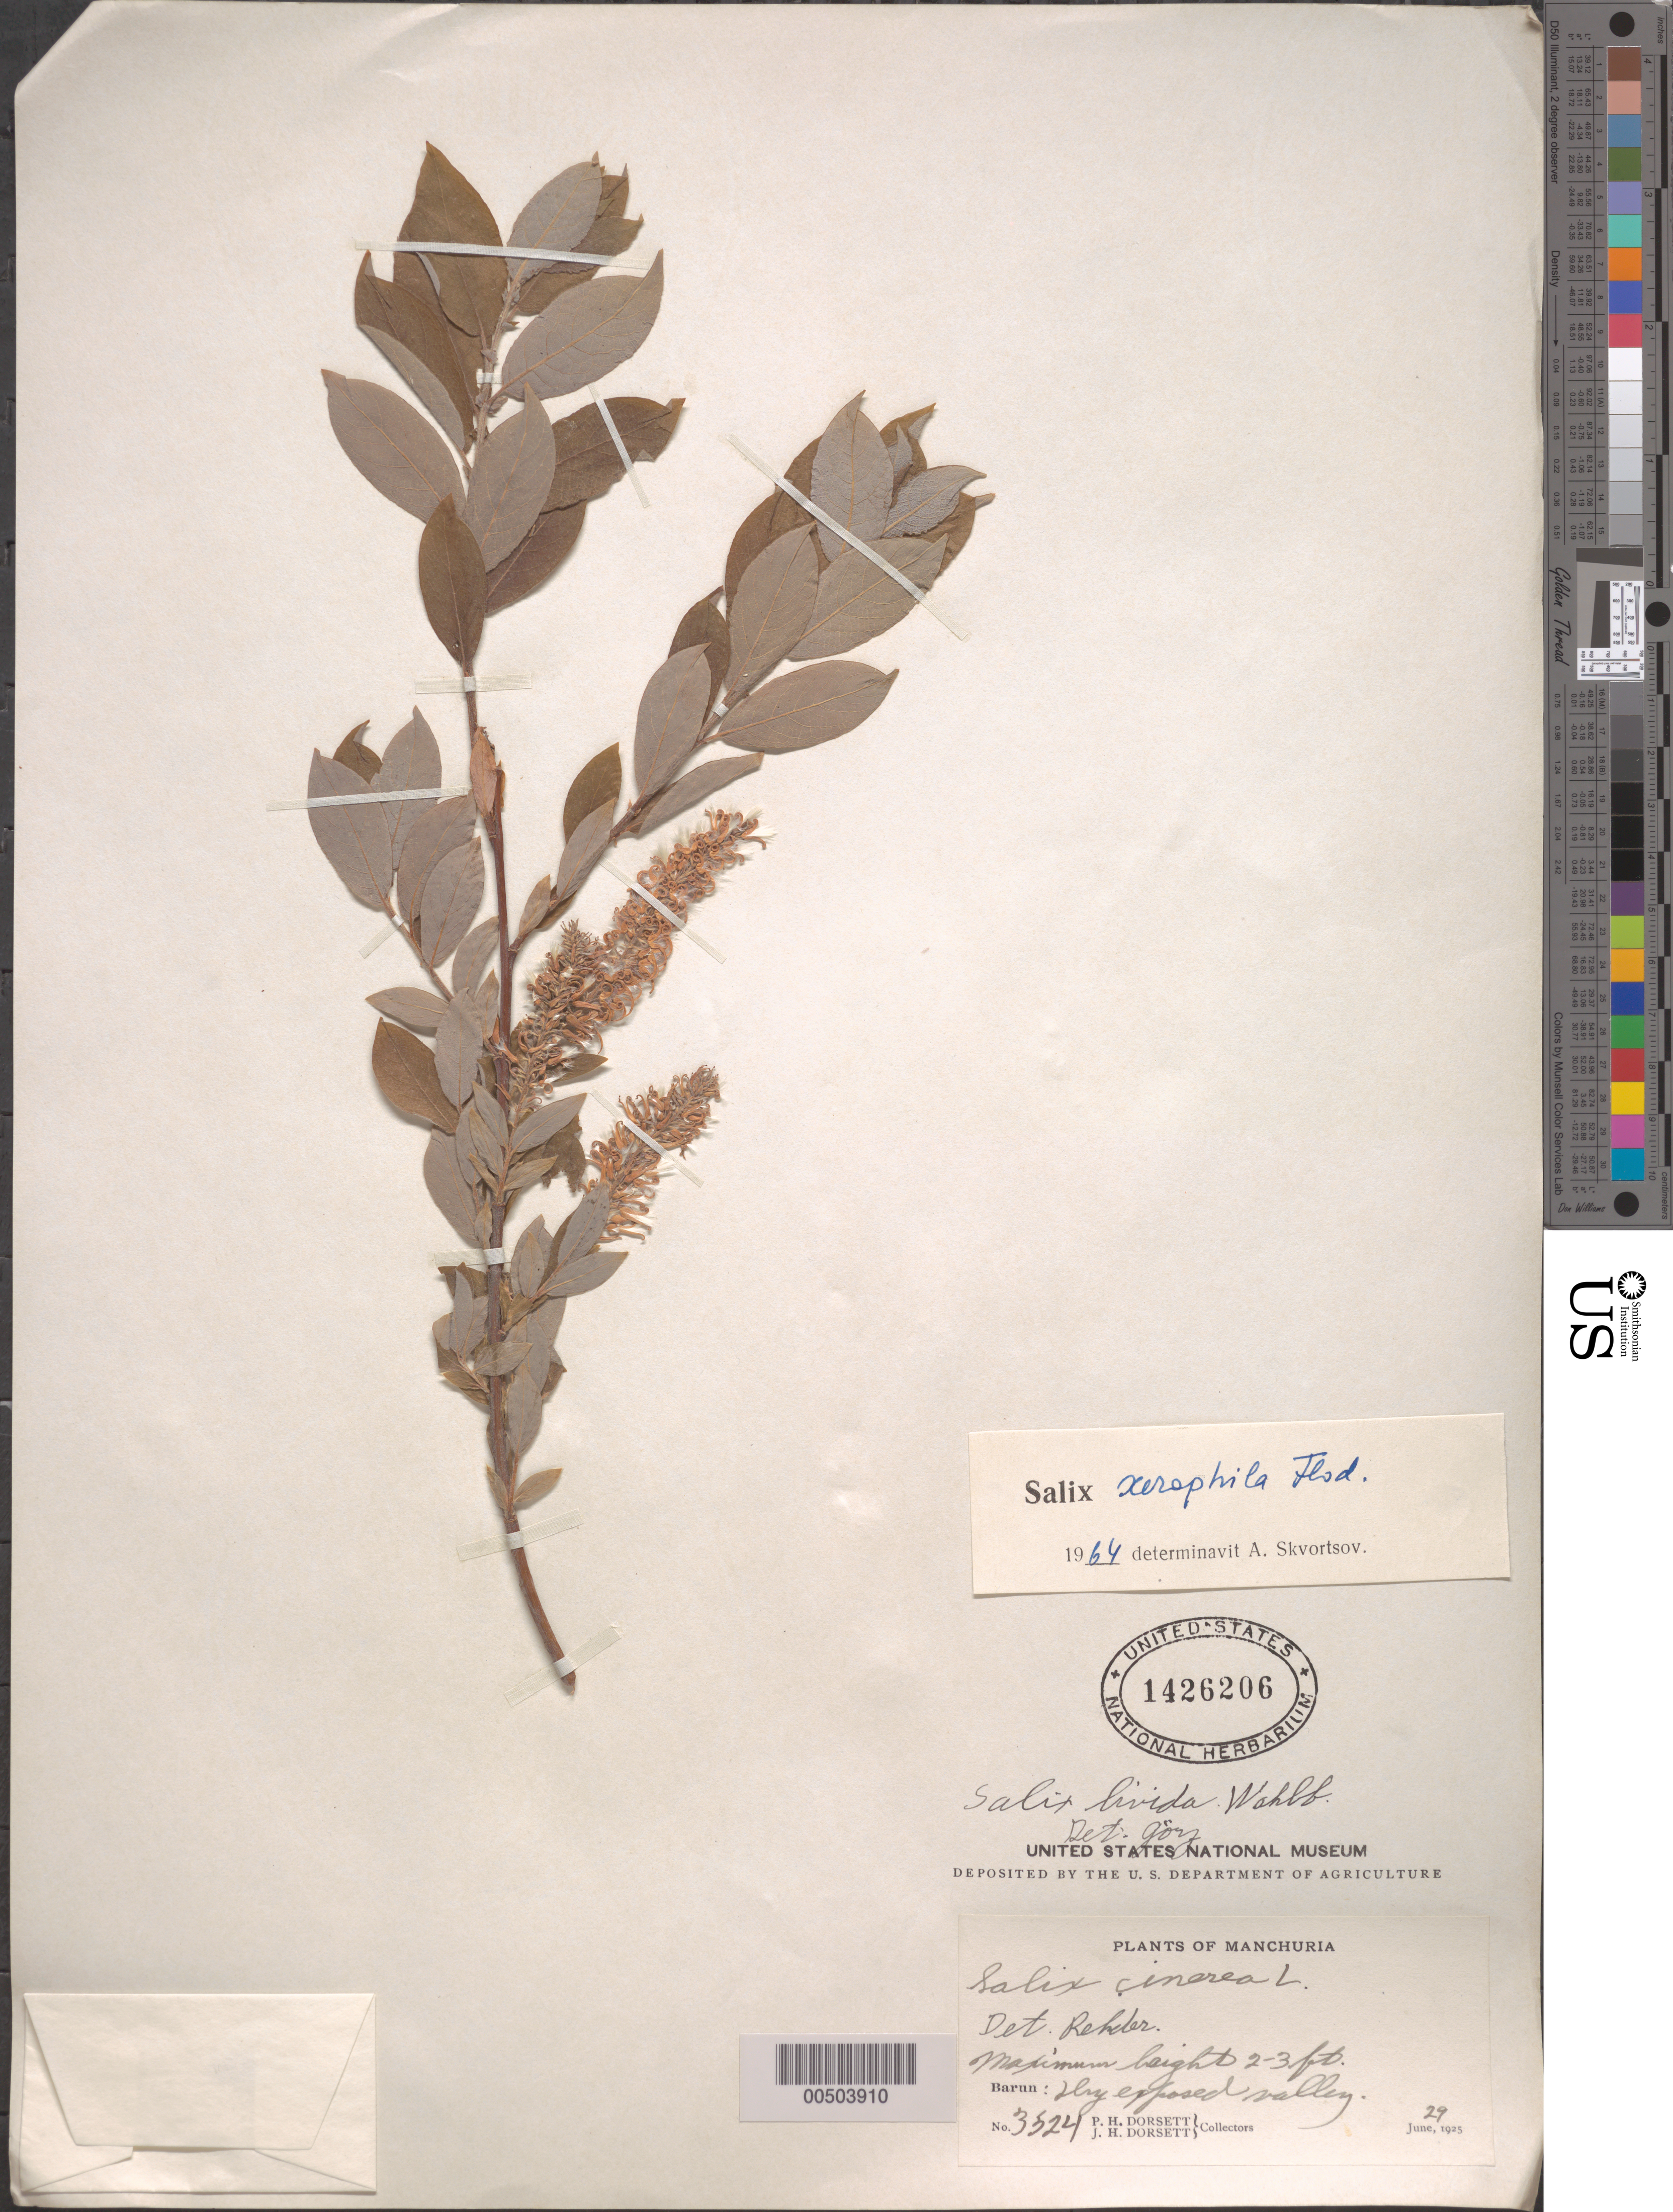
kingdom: Plantae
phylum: Tracheophyta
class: Magnoliopsida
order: Malpighiales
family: Salicaceae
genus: Salix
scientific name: Salix xerophila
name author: Flod.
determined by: Skvortsov, A. K.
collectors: P. H. Dorsett & J. Dorsett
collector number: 3524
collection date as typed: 29 Jun 1925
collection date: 1925-06-29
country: China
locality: Barun; Manchuria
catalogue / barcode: US 1426206